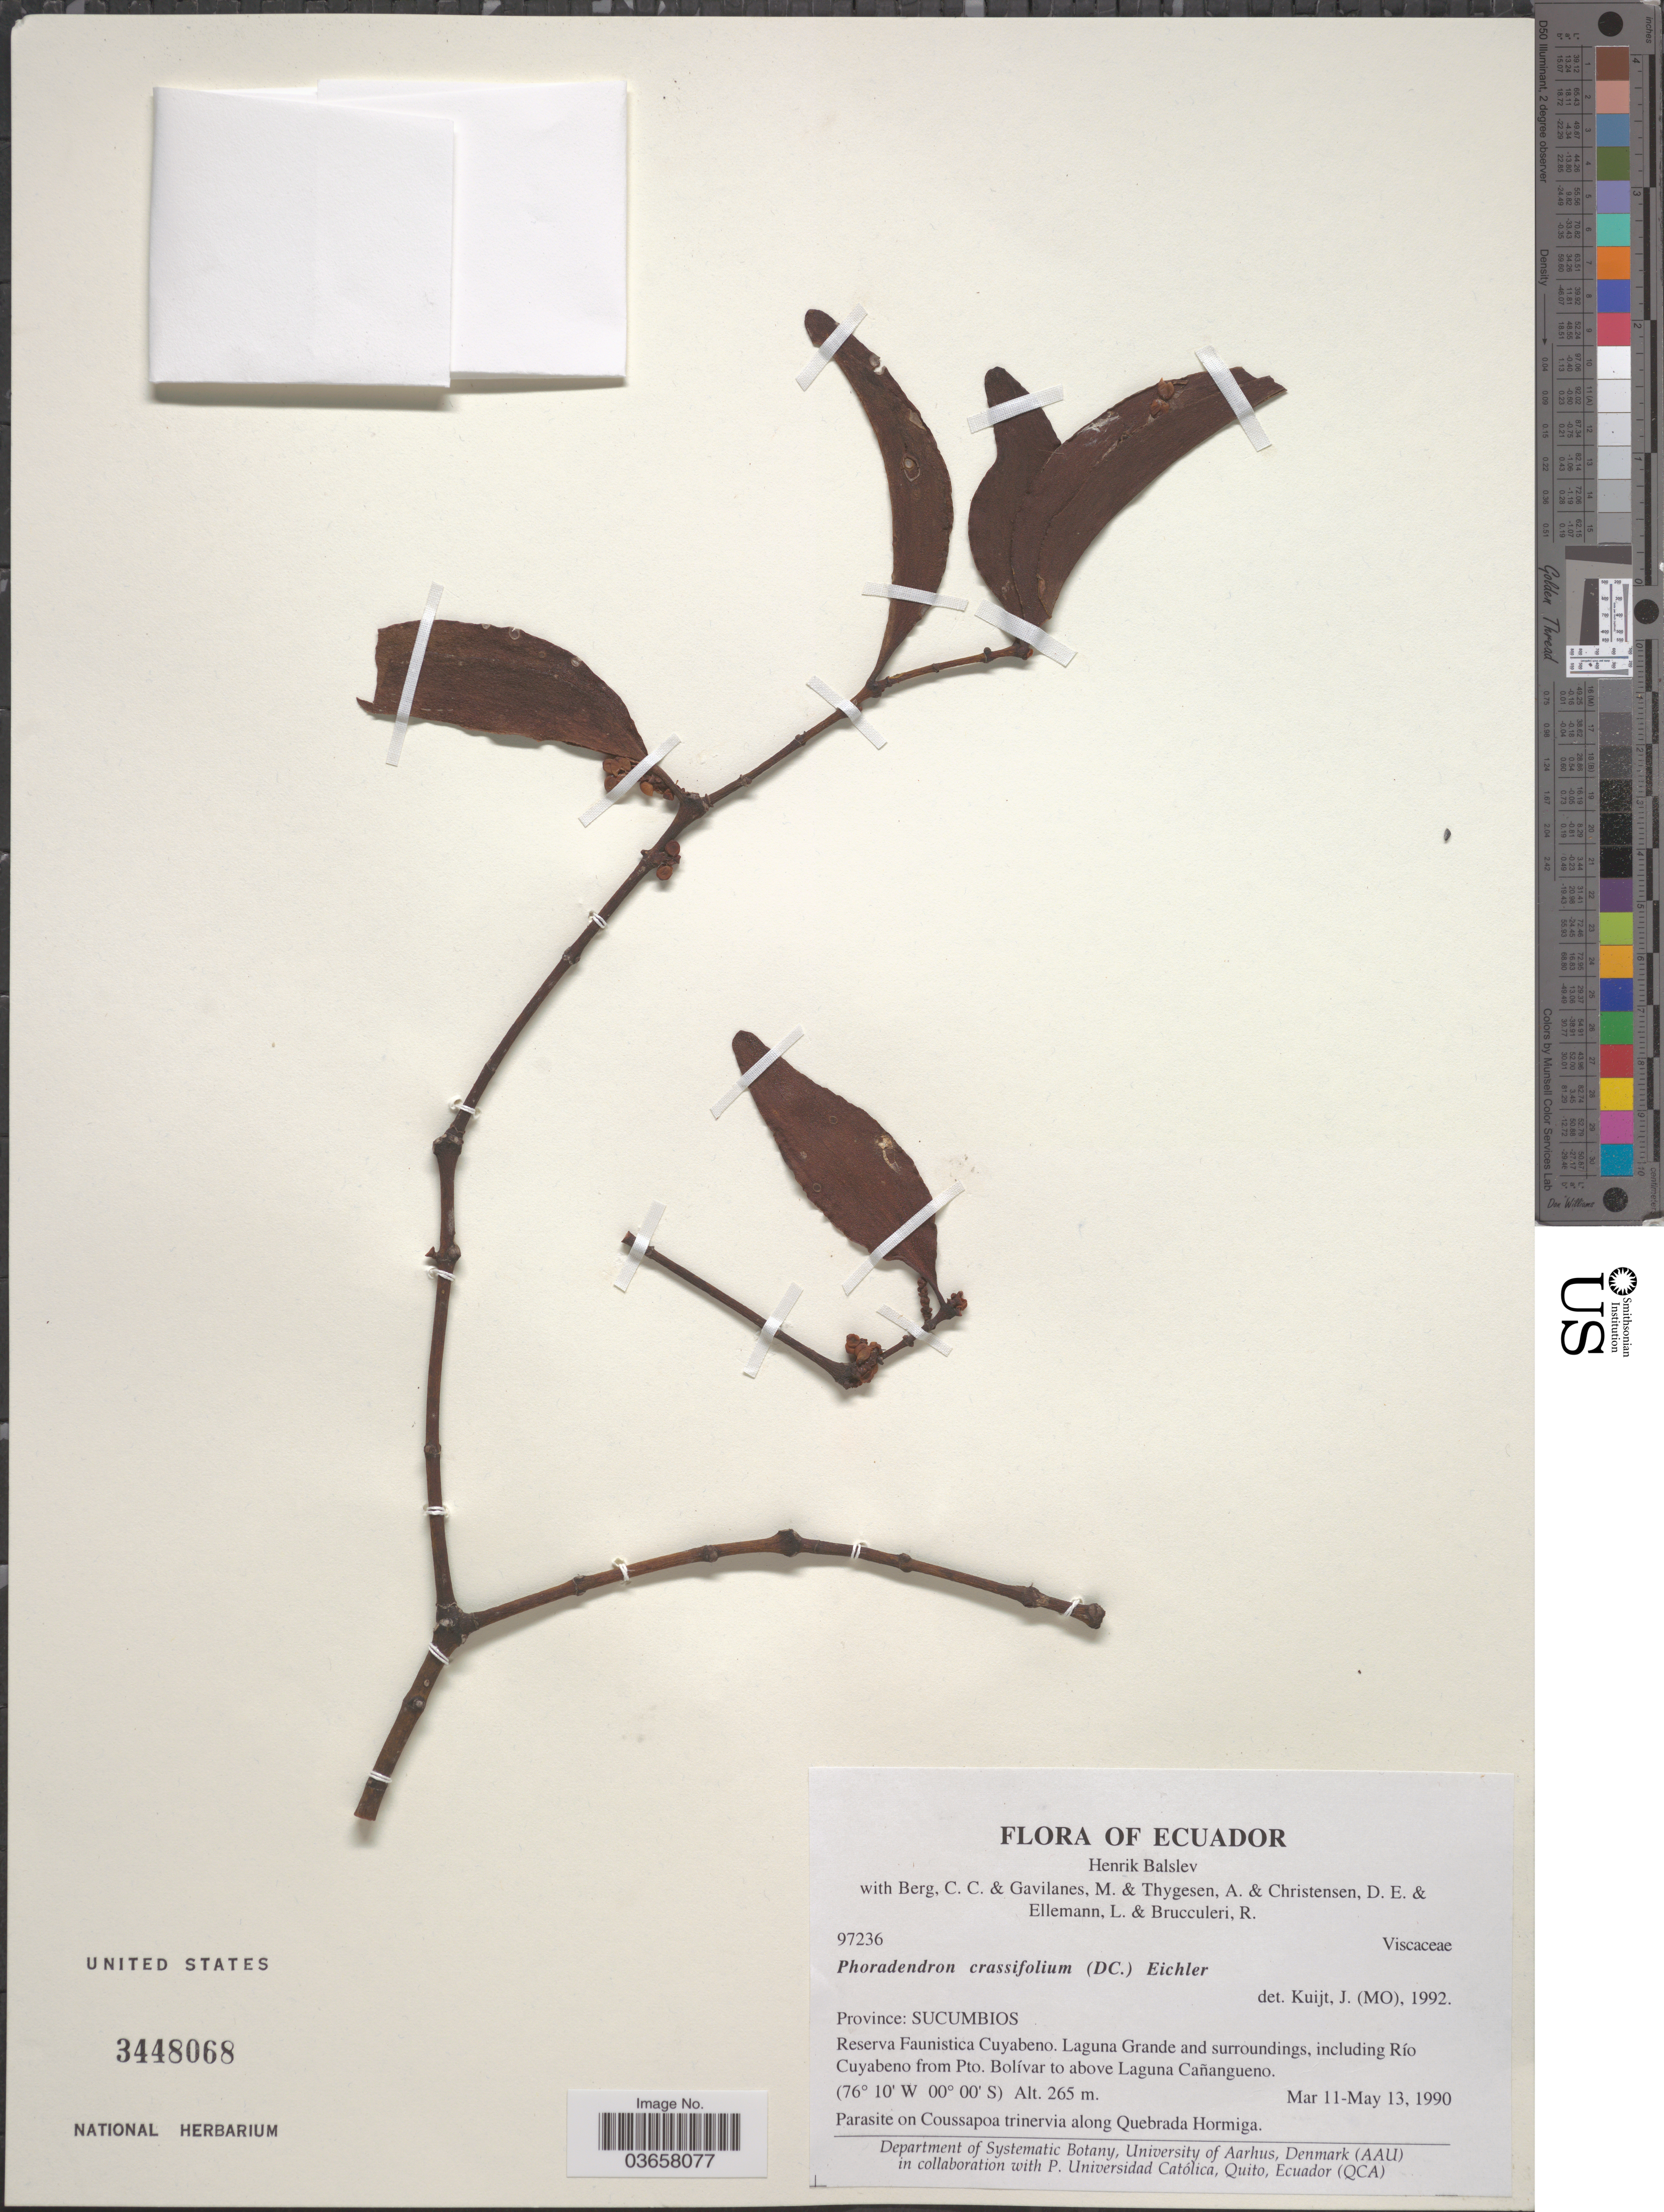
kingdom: Plantae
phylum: Tracheophyta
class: Magnoliopsida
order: Santalales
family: Viscaceae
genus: Phoradendron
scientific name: Phoradendron crassifolium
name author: (Pohl ex DC.) Eichler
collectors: H. Balslev, C. C. Berg, M. Gavilanes, A. Thygesen & et al.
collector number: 97236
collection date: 1990-03-11/1990-05-13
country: Ecuador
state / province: Sucumbíos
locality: Reserva Faunistica Cuyabeno. Laguna Grande and surroundings, including Río Cuyabeno from Pto. Bolívar to above Laguna Cañangueno.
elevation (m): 265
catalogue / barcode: US 3448068